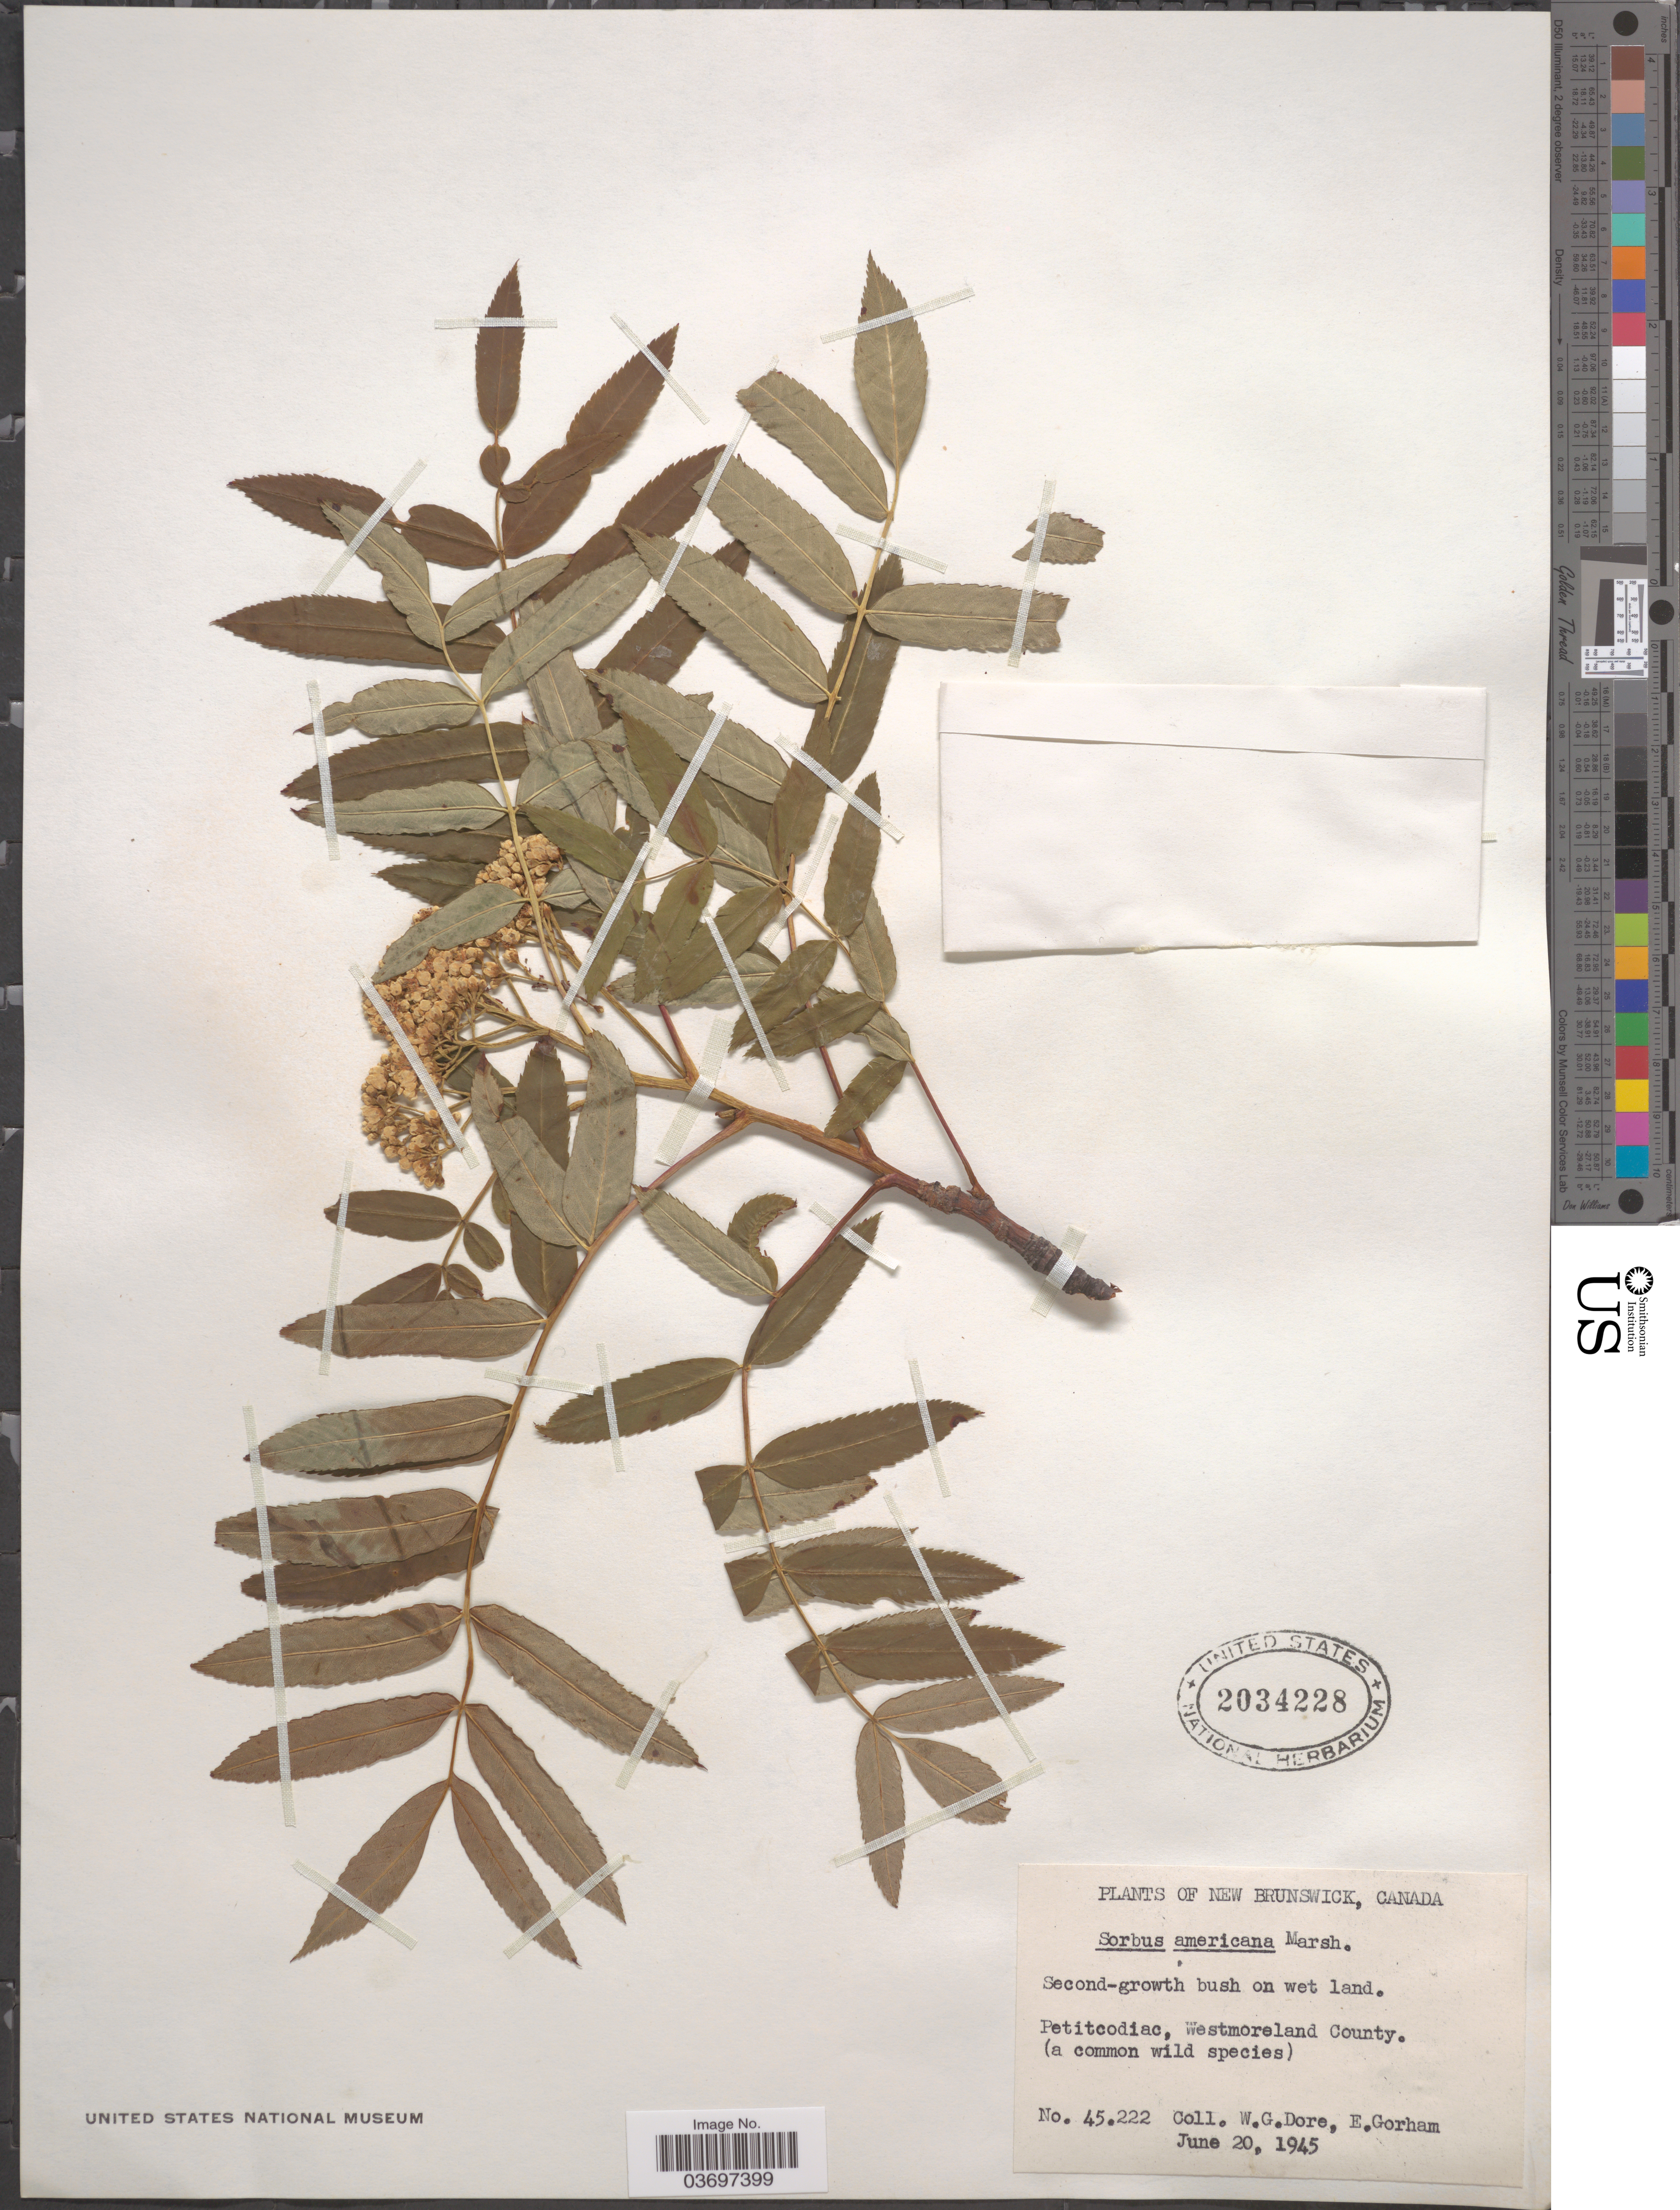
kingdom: Plantae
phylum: Tracheophyta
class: Magnoliopsida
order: Rosales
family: Rosaceae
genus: Sorbus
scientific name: Sorbus americana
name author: Marshall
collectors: W. Dore & E. Gorham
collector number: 45222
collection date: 1945-06-20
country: Canada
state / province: New Brunswick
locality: Petitcodiac, Westmoreland County.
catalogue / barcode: US 2034228